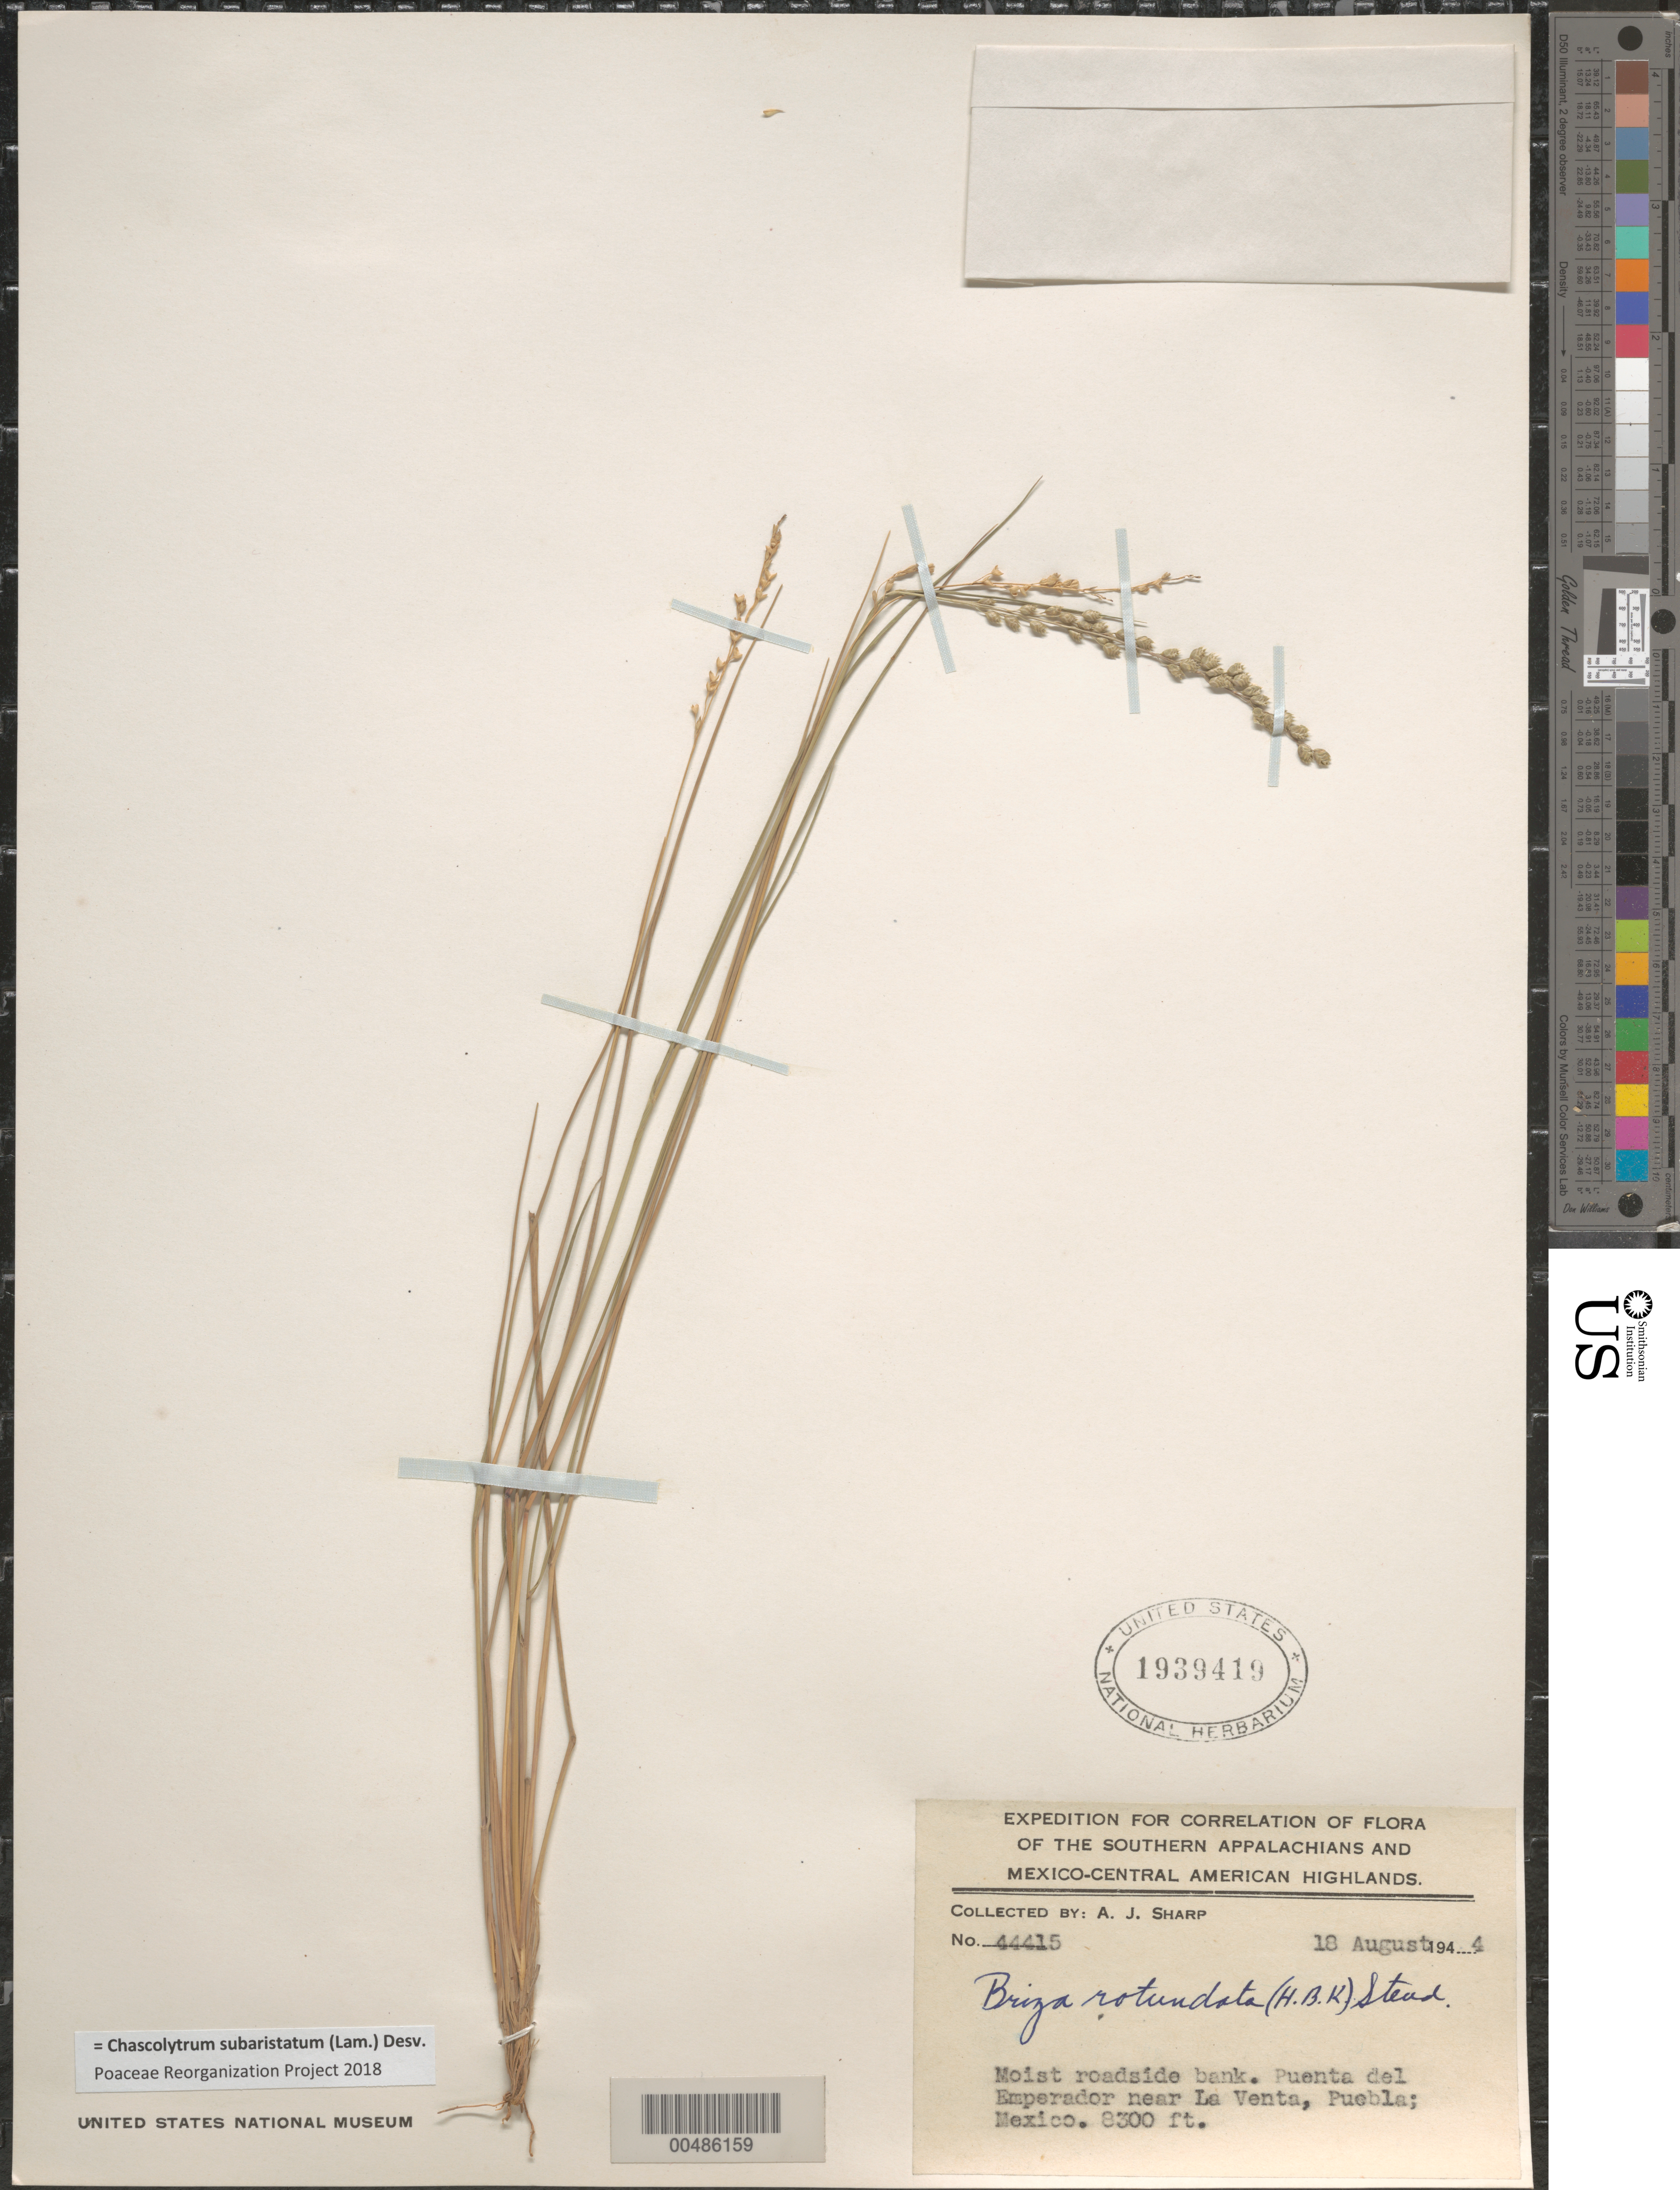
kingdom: Plantae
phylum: Tracheophyta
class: Liliopsida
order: Poales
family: Poaceae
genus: Chascolytrum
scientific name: Chascolytrum subaristatum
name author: (Lam.) Desv.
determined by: Poaceae Reorganization Project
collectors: A. J. Sharp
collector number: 44415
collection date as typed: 10 Aug 1944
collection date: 1944-08-10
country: Mexico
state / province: Puebla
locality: Puenta del Emperador near La Venta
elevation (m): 2530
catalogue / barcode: US 1939419